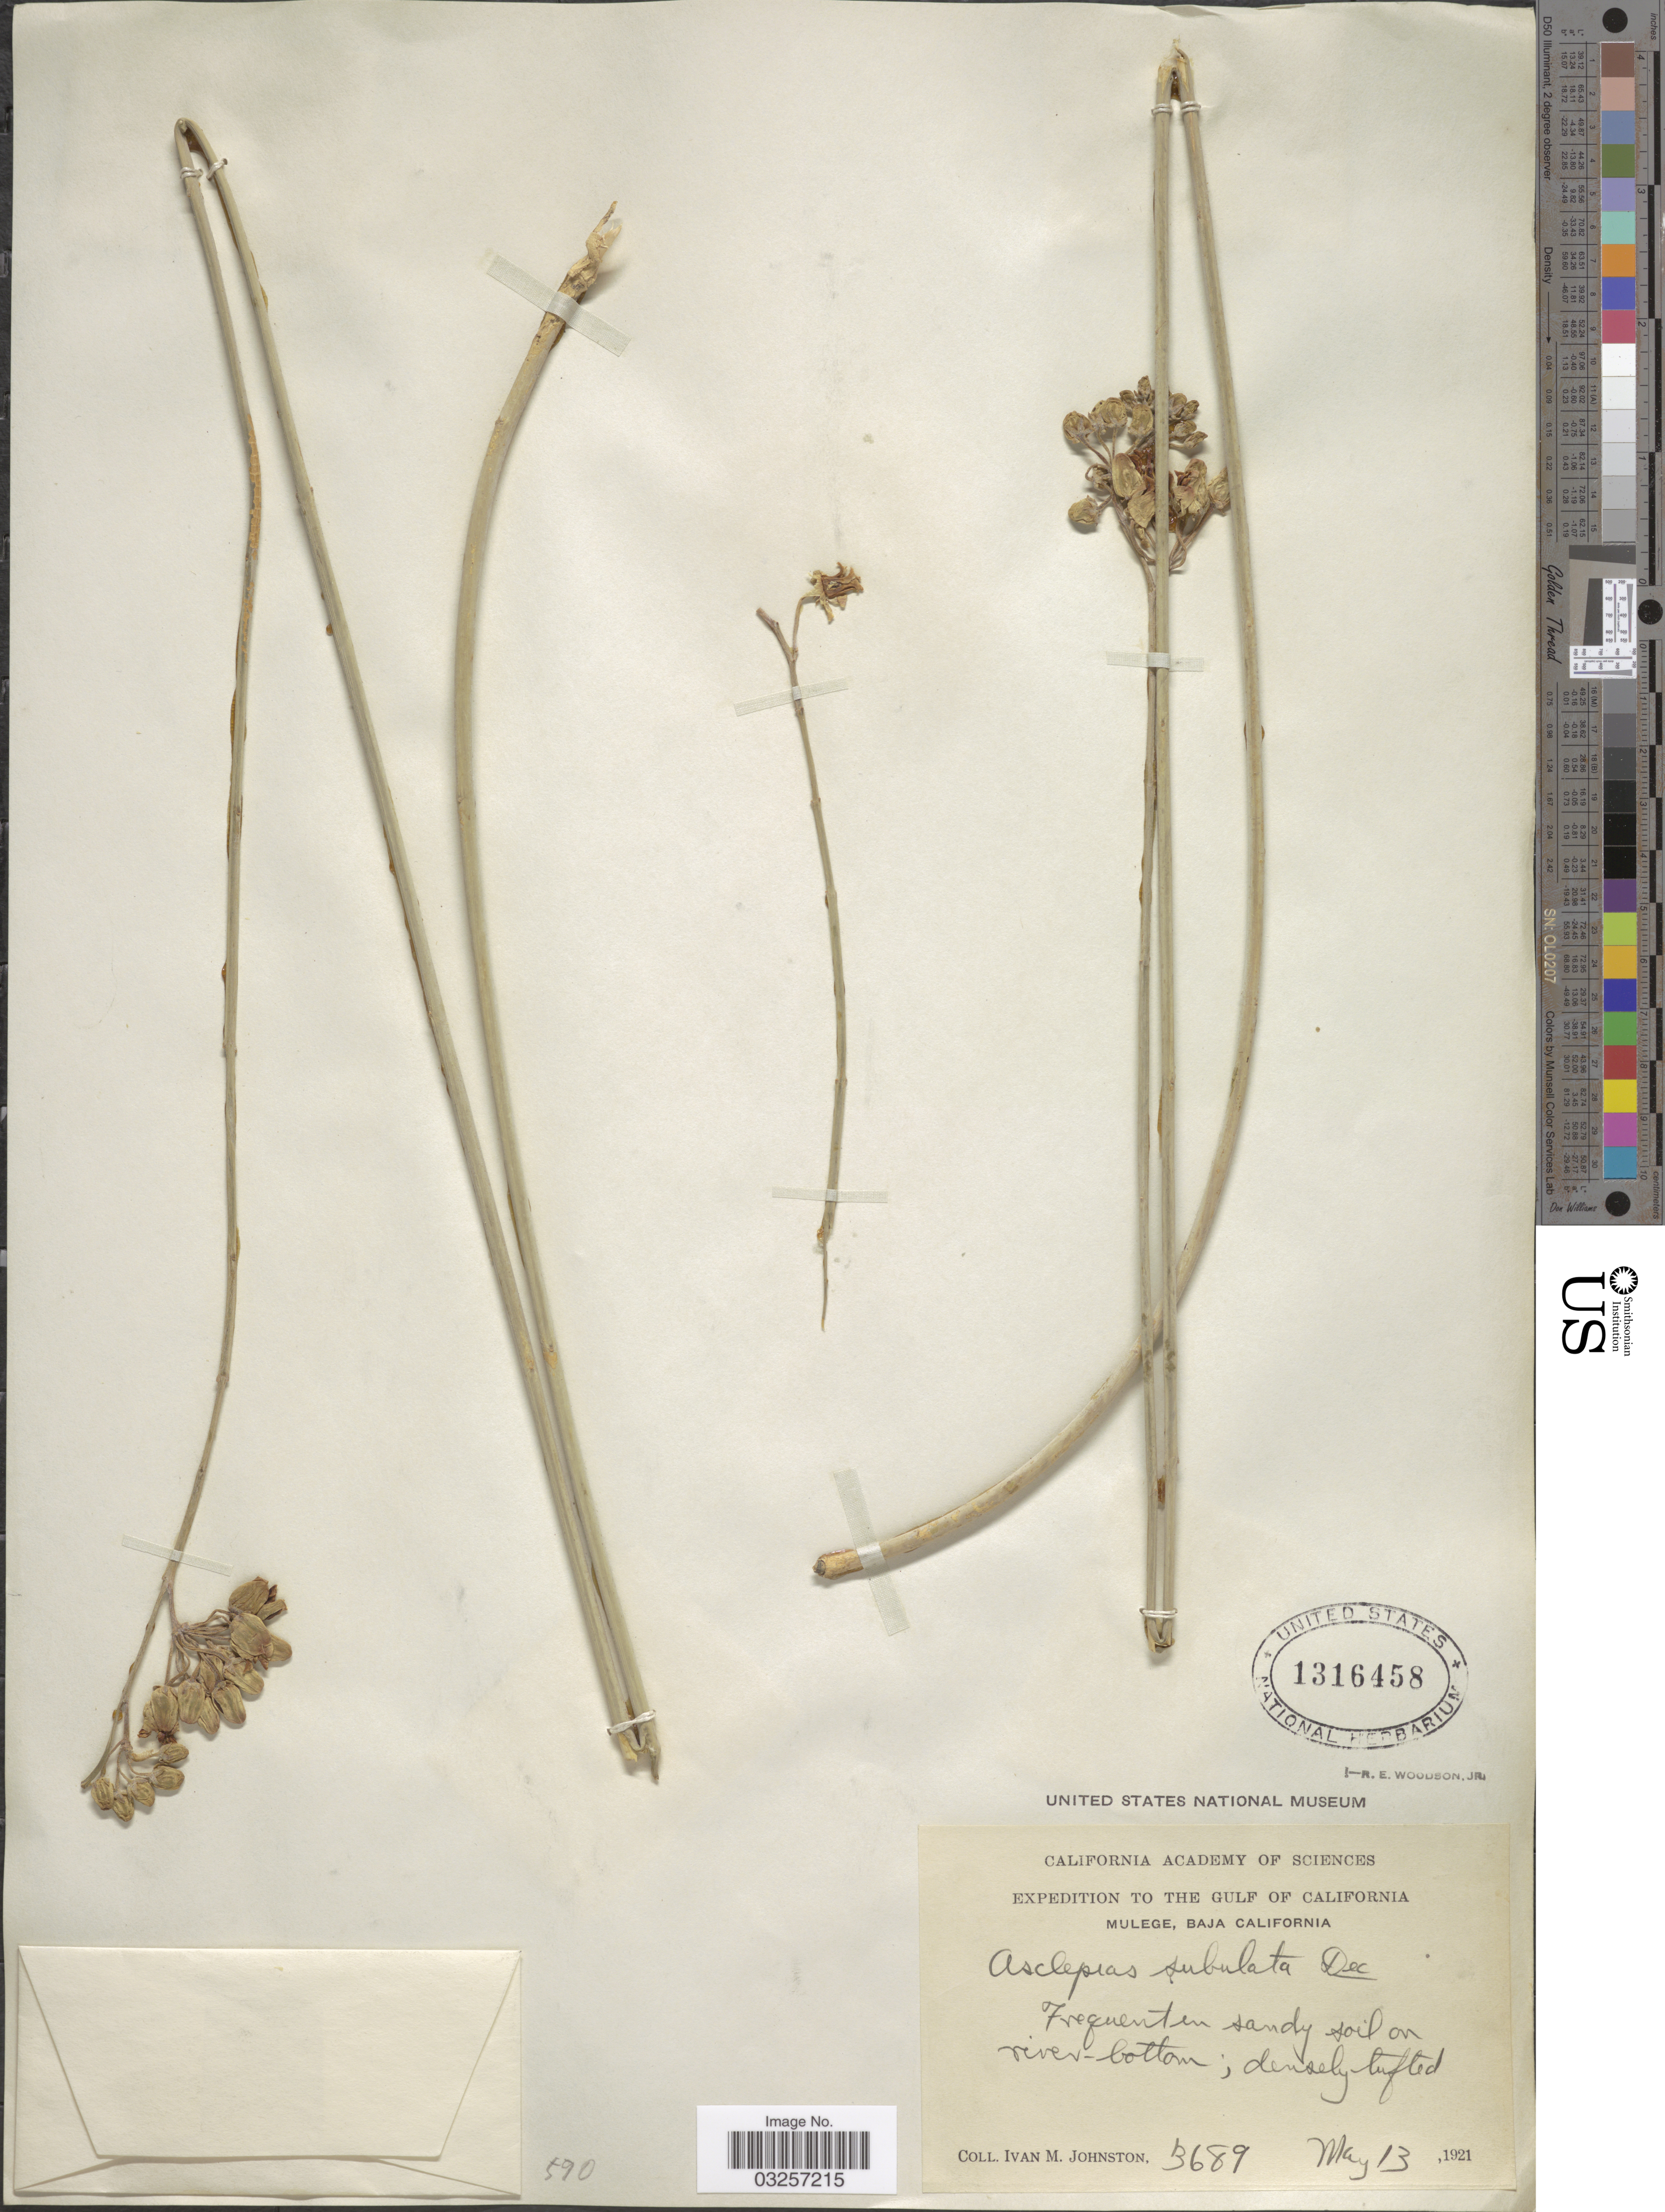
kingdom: Plantae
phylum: Tracheophyta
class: Magnoliopsida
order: Gentianales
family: Apocynaceae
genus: Asclepias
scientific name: Asclepias subulata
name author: Decne.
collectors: I.M. Johnston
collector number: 3689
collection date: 1921-05-13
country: Mexico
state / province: Baja California Sur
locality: To the Gulf of California. Mulege, Baja California, river-bottom.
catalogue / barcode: US 1316458